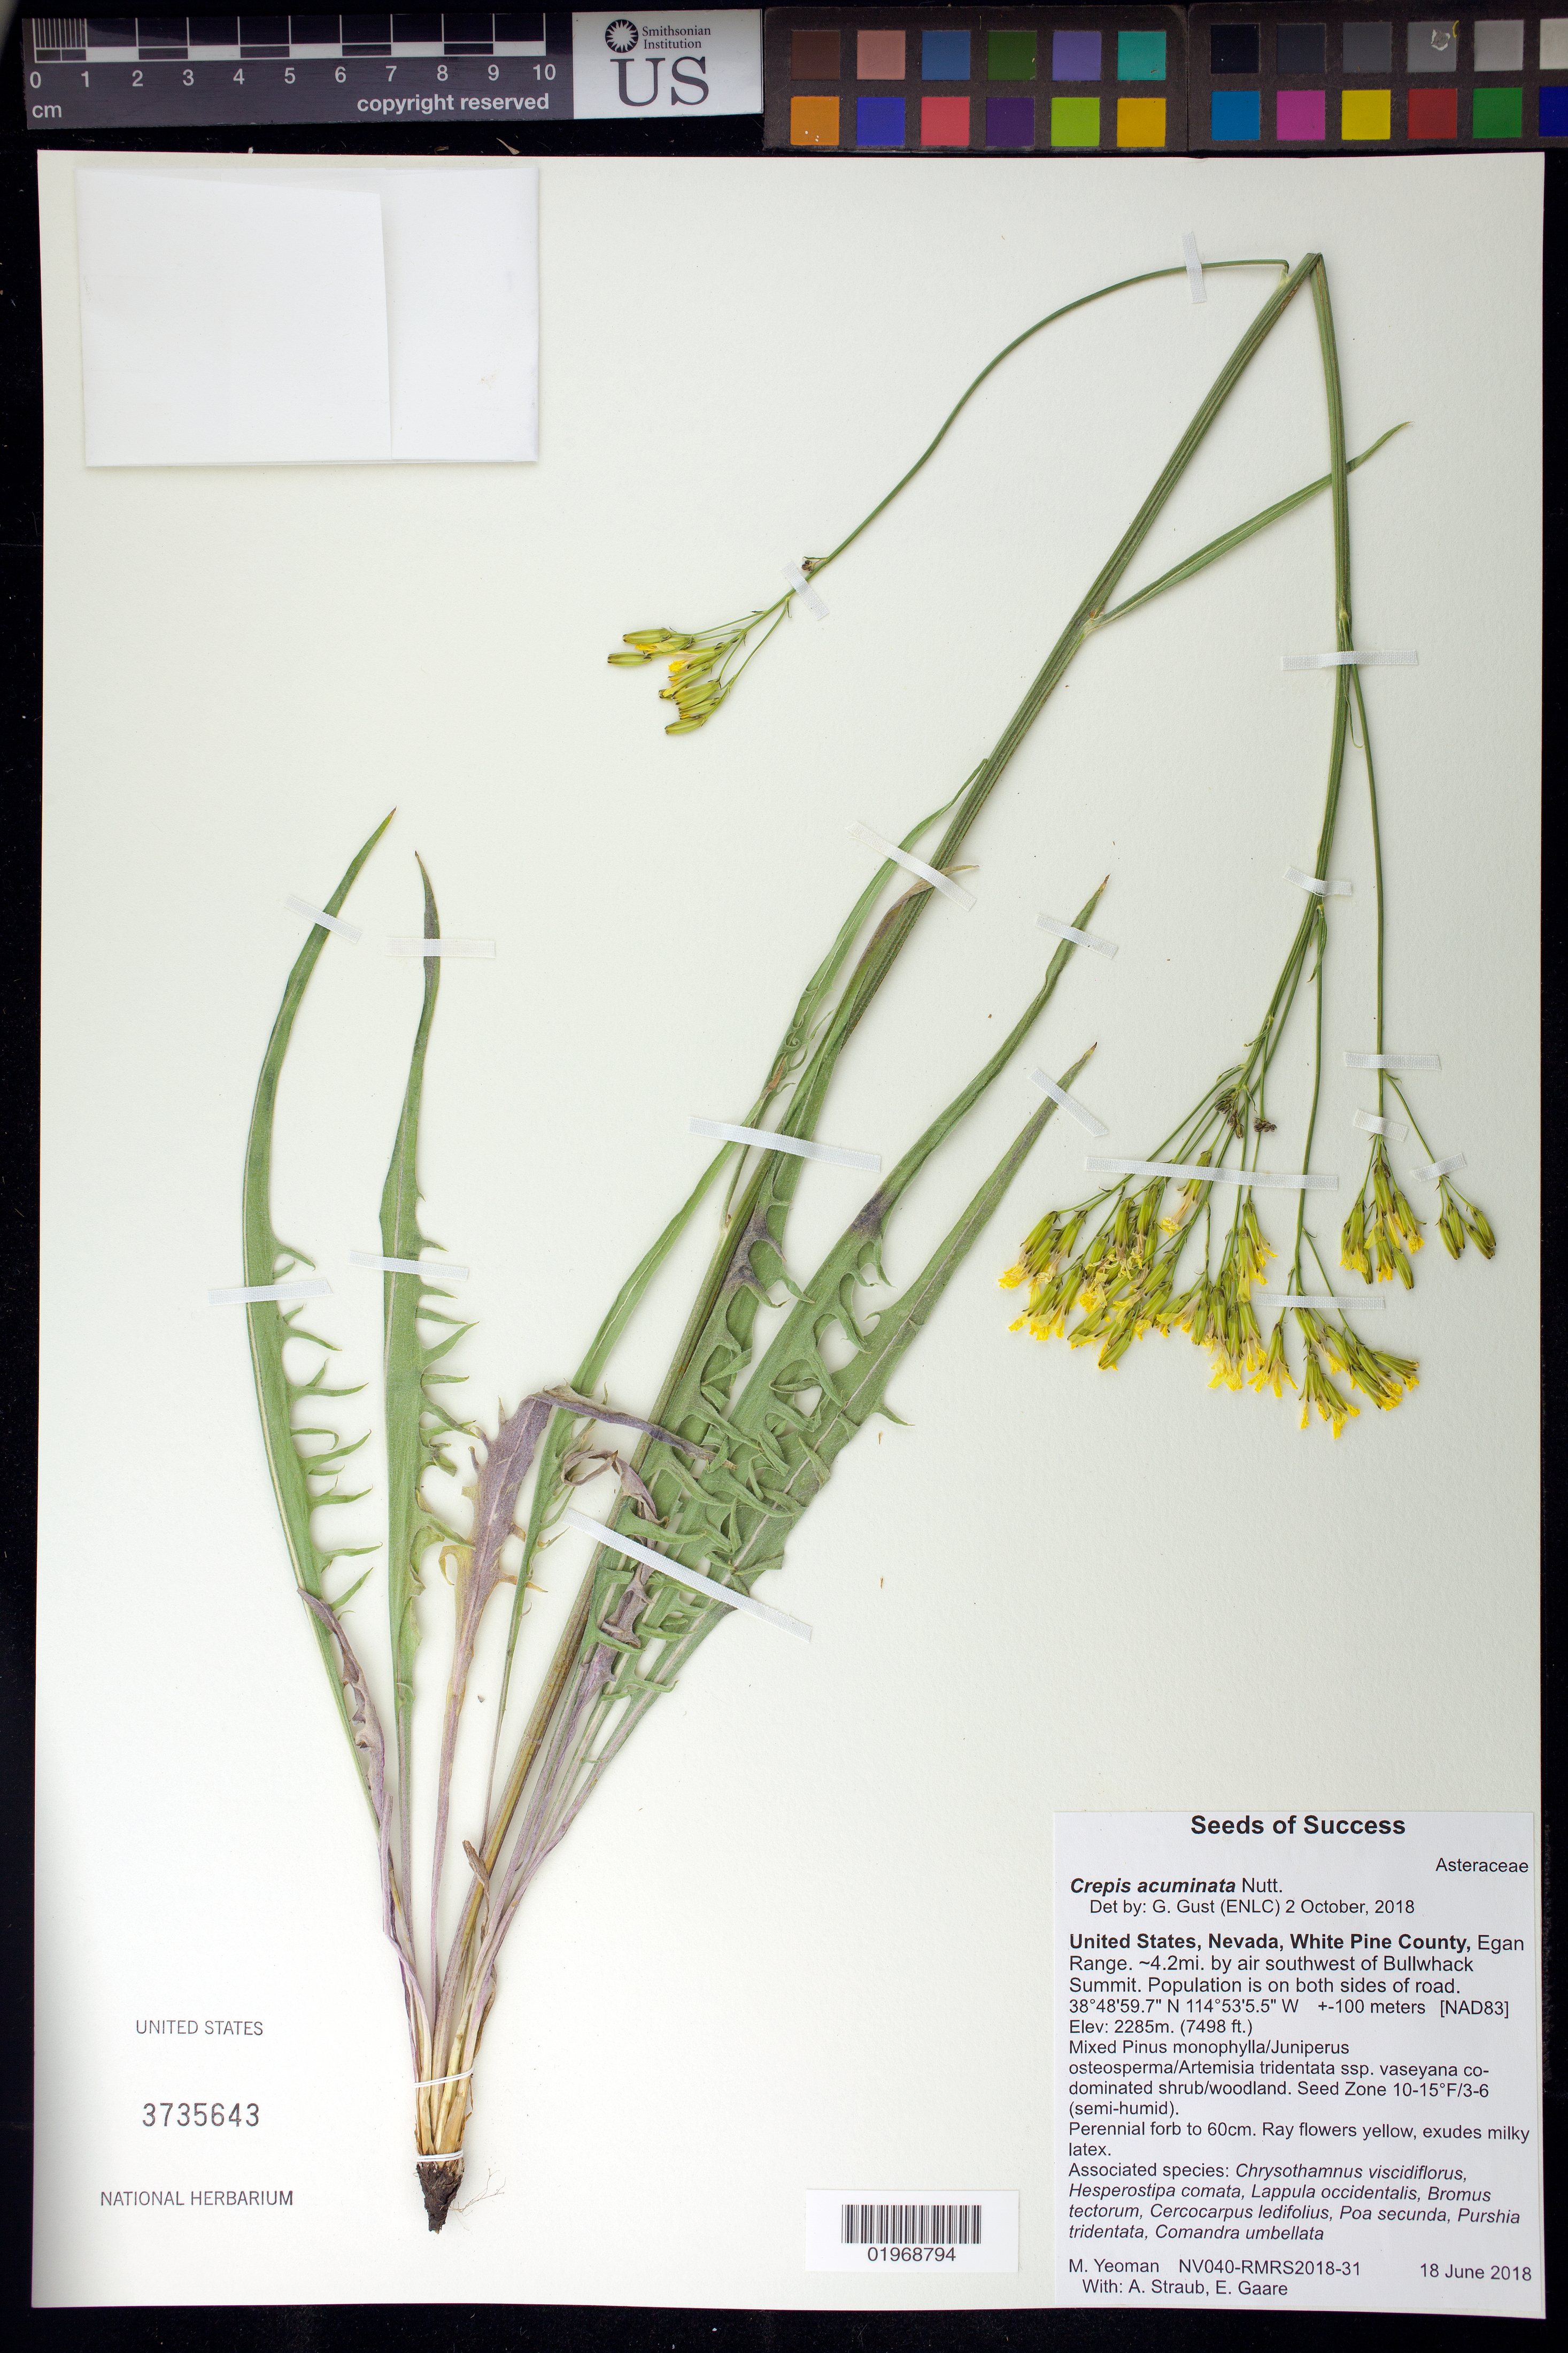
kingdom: Plantae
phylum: Tracheophyta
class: Magnoliopsida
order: Asterales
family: Asteraceae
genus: Crepis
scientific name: Crepis acuminata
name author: Nutt.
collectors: M. Yeoman, A. Straub & E. Gaare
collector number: NV040-RMRS2018-31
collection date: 2018-06-18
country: United States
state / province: Nevada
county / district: White Pine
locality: Egan Range. 4.2 air mi. SW of Bullwhack Summit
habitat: Srub/woodland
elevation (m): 2285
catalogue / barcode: US 3735643